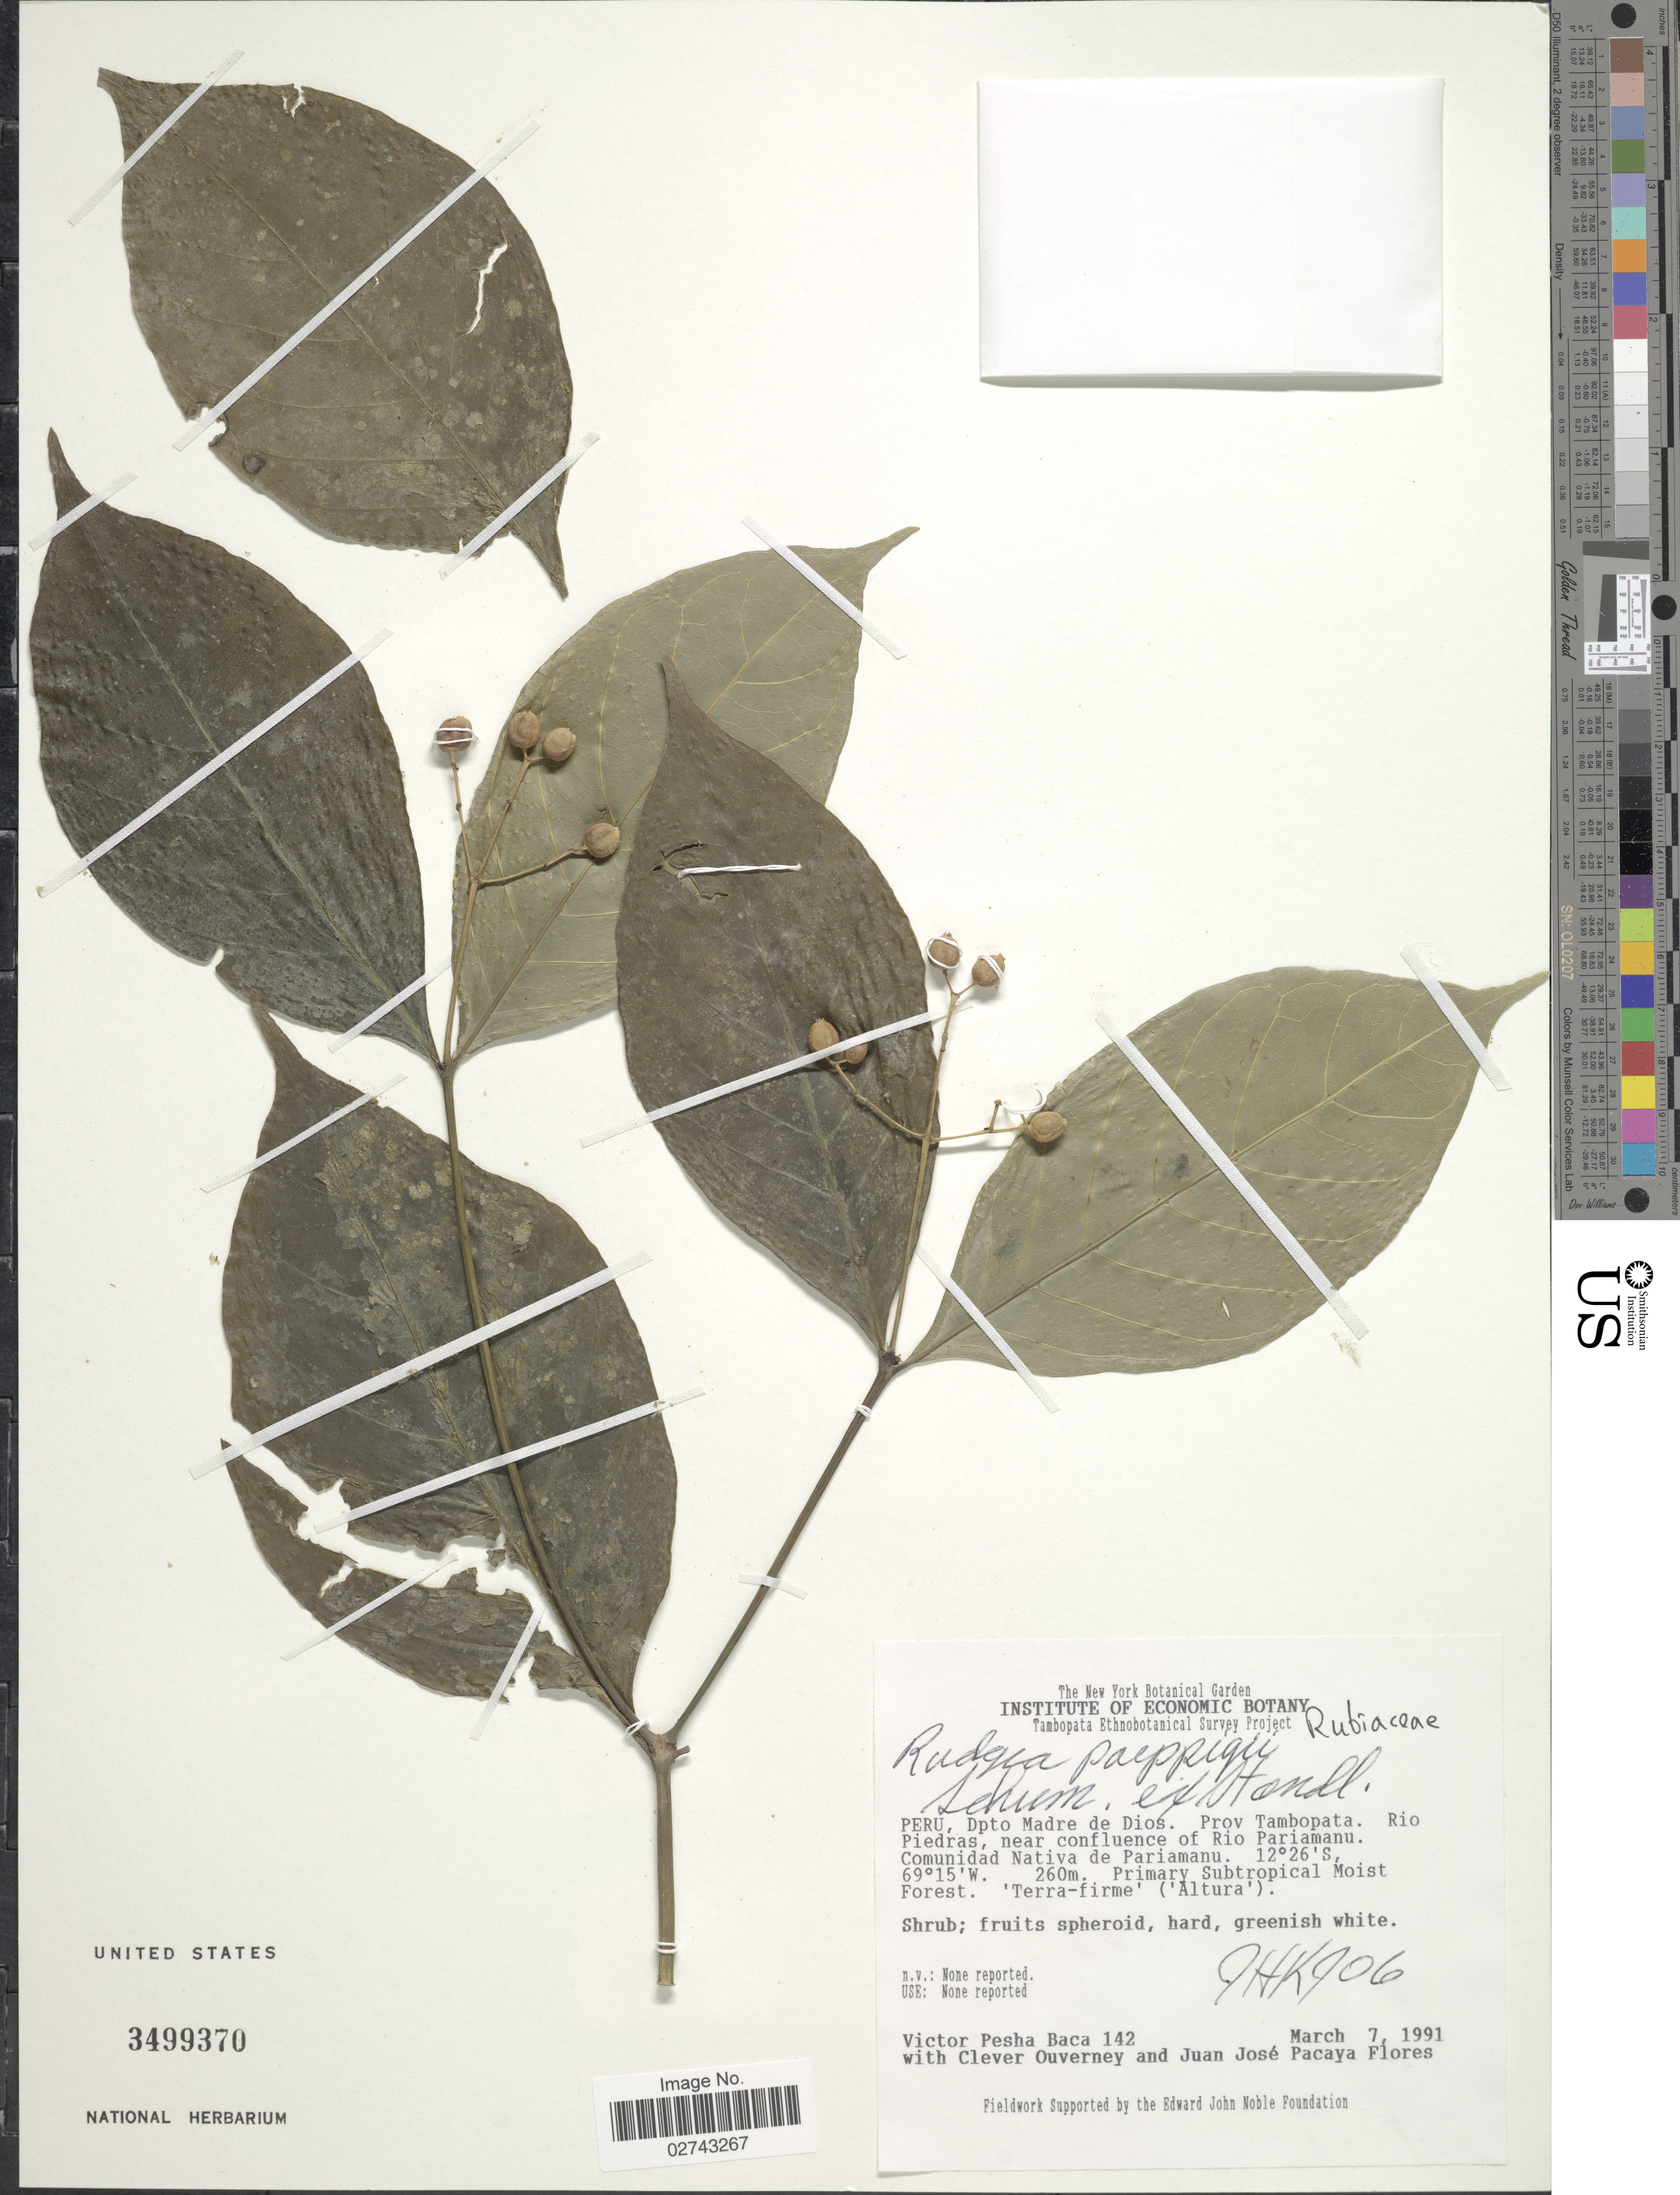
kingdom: Plantae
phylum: Tracheophyta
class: Magnoliopsida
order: Gentianales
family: Rubiaceae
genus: Rudgea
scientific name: Rudgea poeppigii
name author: Schum.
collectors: V. Pesha Baca, C. Ouverney & J. Flores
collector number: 142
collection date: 1991-03-07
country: Peru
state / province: Madre de Dios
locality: Prov. Tambopata, Rio Piedras, near confluencia of Rio Pariamanu, Camunidad Nativa de Pariamanu, Primary Subtropical Moist Forest, 'Terra-firme'('Altura')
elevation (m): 260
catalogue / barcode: US 3499370